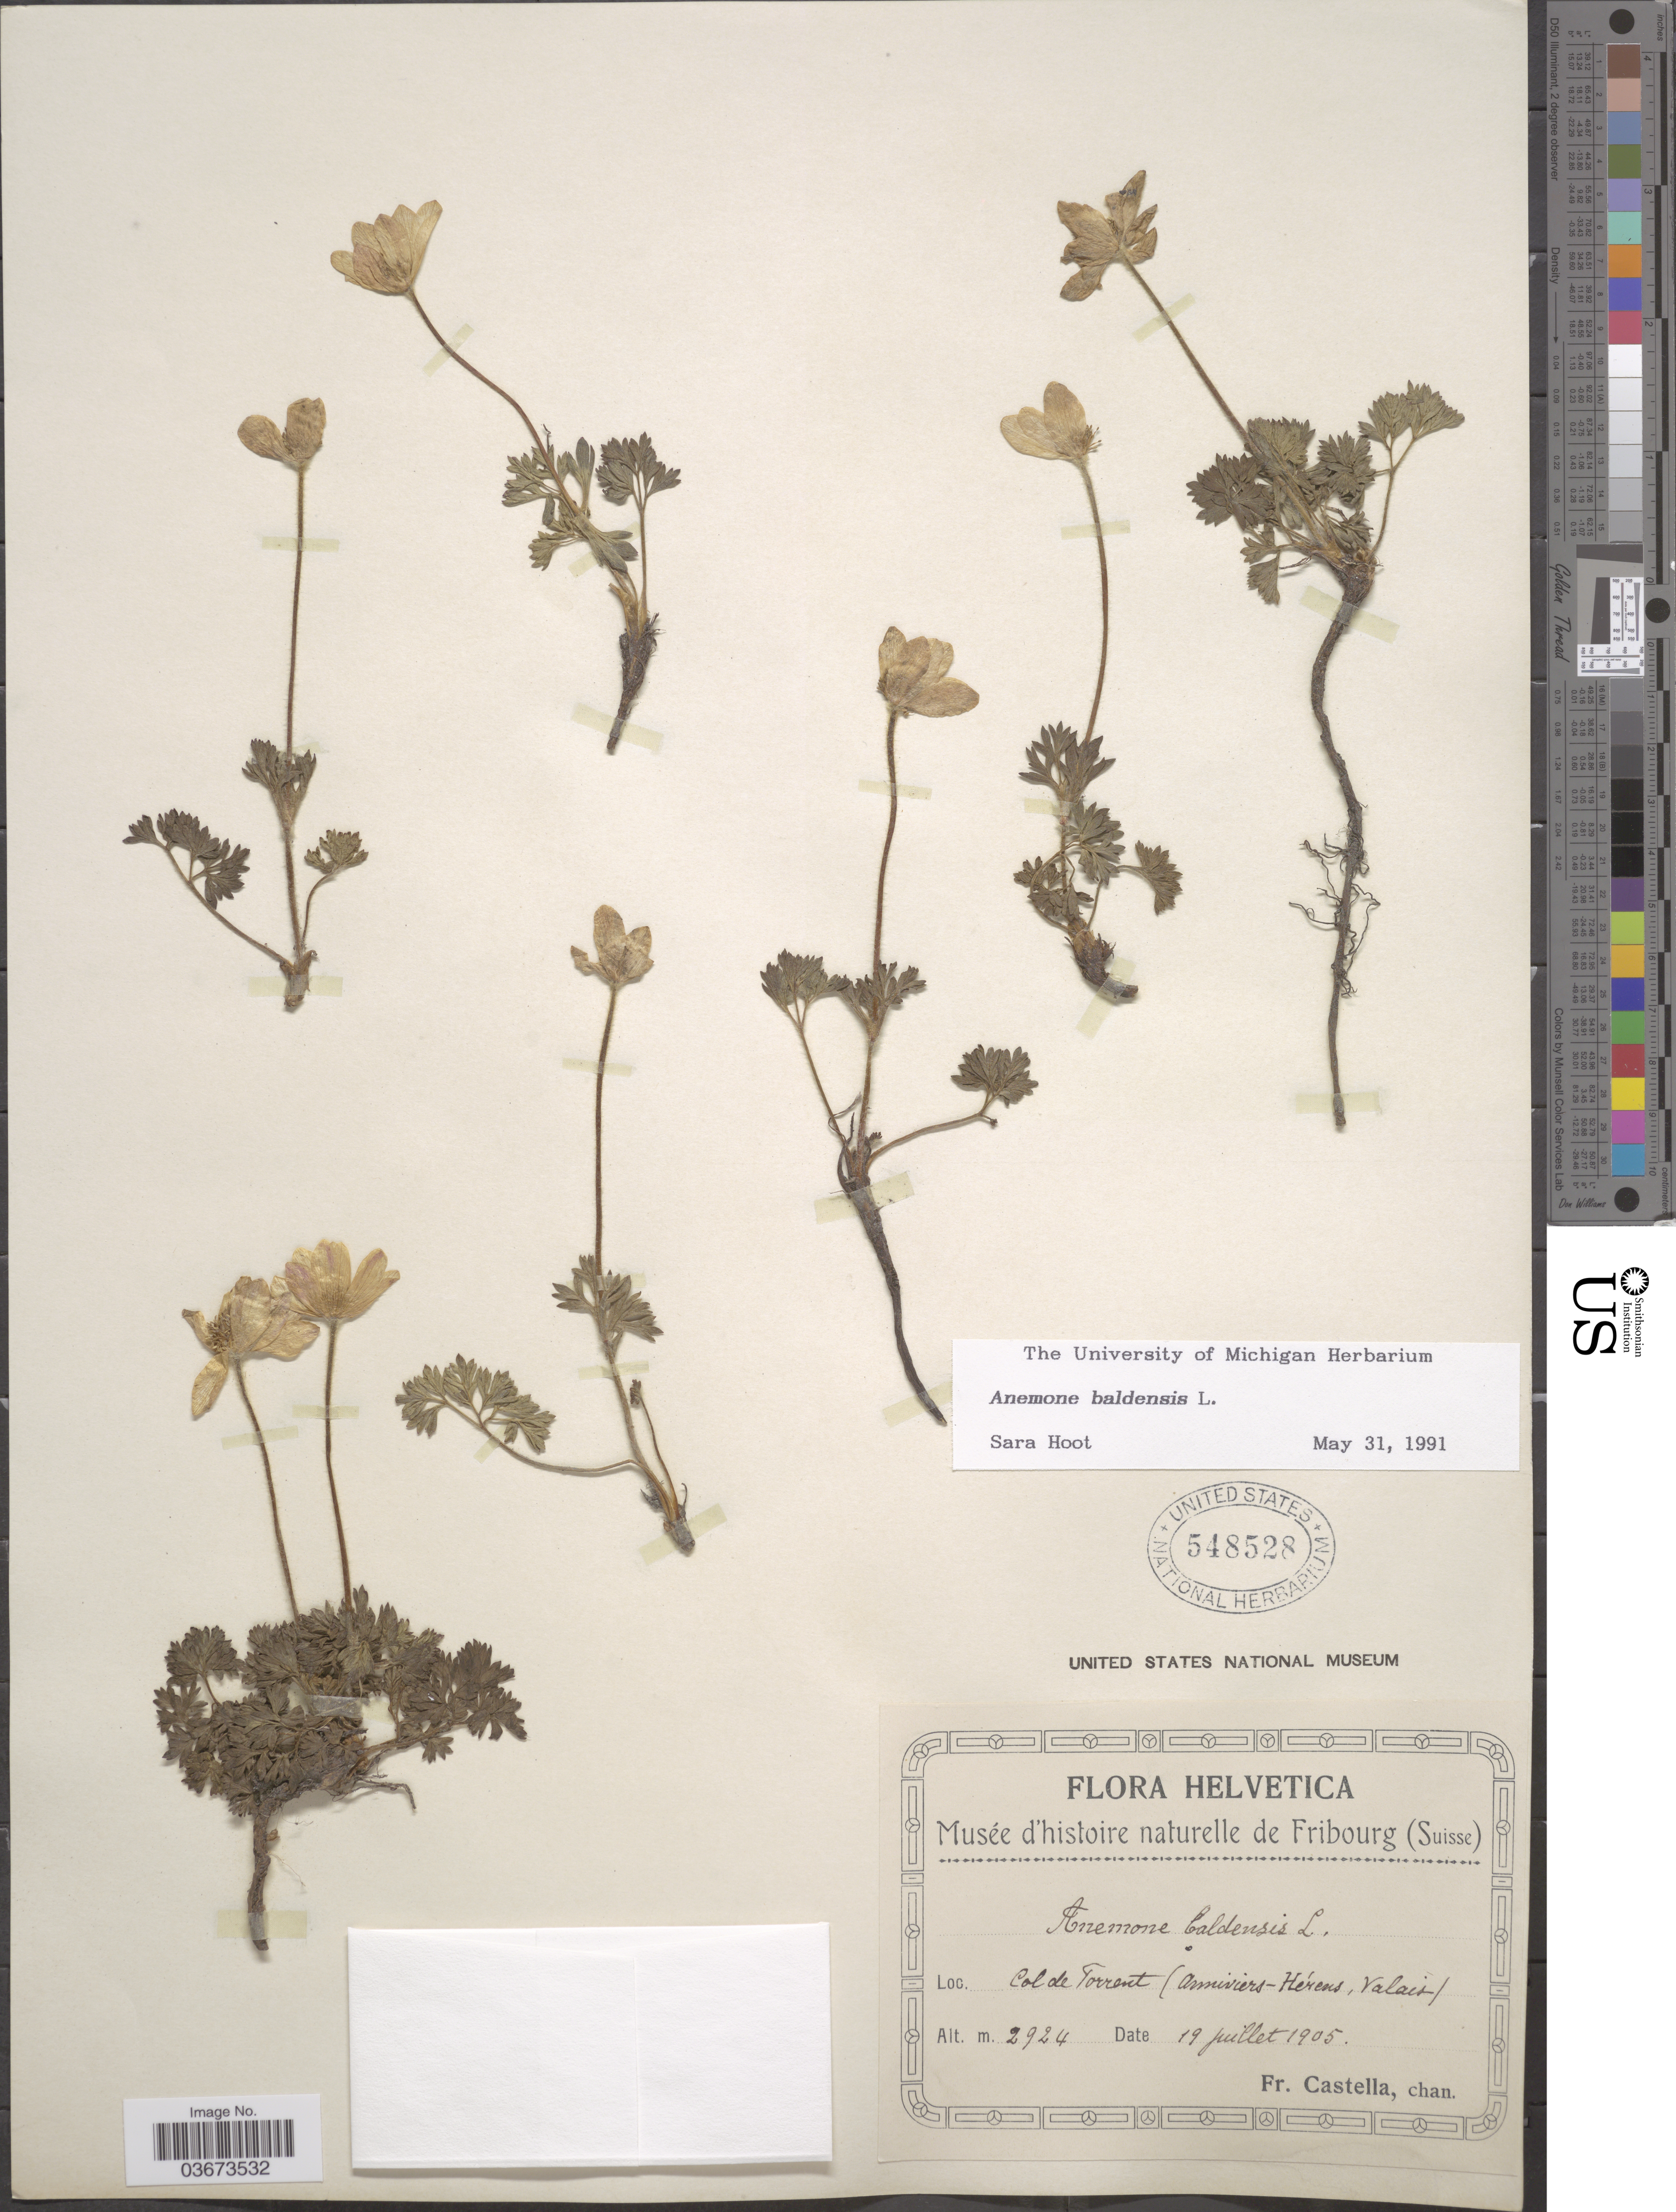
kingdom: Plantae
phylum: Tracheophyta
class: Magnoliopsida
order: Ranunculales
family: Ranunculaceae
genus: Anemone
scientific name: Anemone baldensis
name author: L.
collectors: Fr. Castella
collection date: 1905-07-29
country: Switzerland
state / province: Valais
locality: Helvetica. Col de Torrent (Anniviers-Hérens).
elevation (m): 2924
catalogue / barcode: US 548528